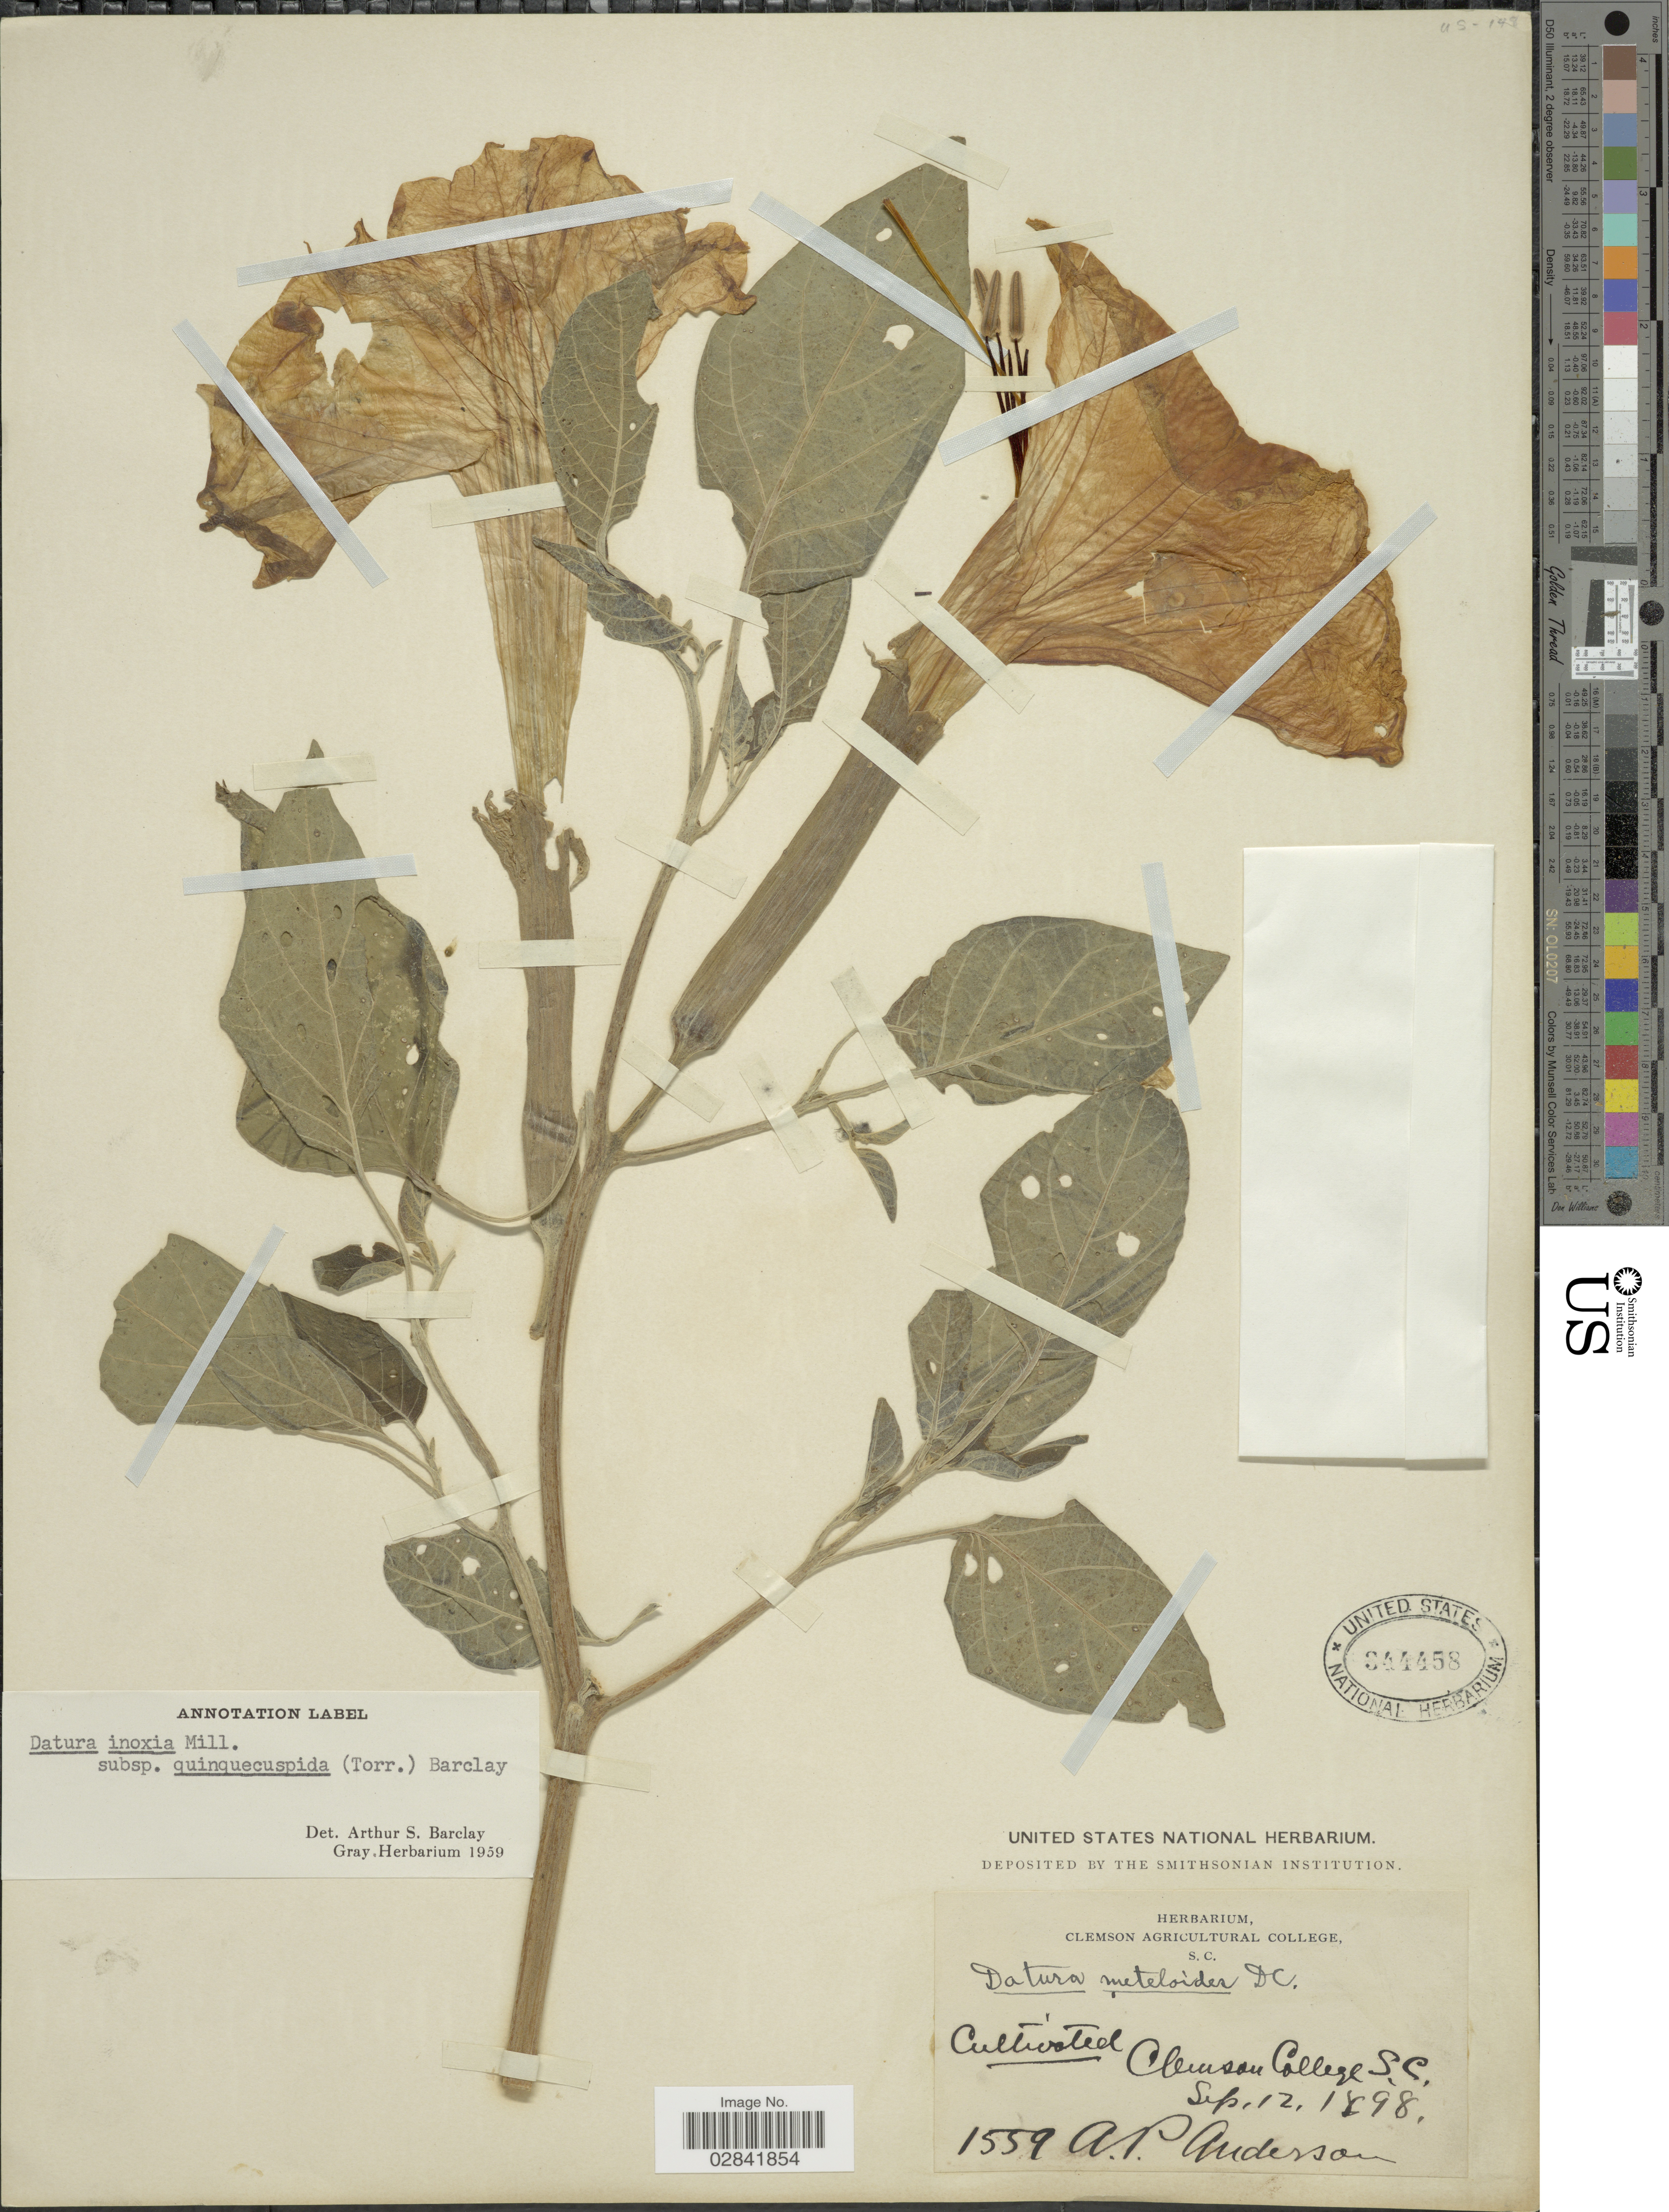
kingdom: Plantae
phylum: Tracheophyta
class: Magnoliopsida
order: Solanales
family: Solanaceae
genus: Datura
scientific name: Datura innoxia subsp. quinquecuspidata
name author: (Torr.) A.S. Barclay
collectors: A. P. Anderson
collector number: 1559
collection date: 1898-09-12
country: United States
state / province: South Carolina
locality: Clemson College.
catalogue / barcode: US 344458